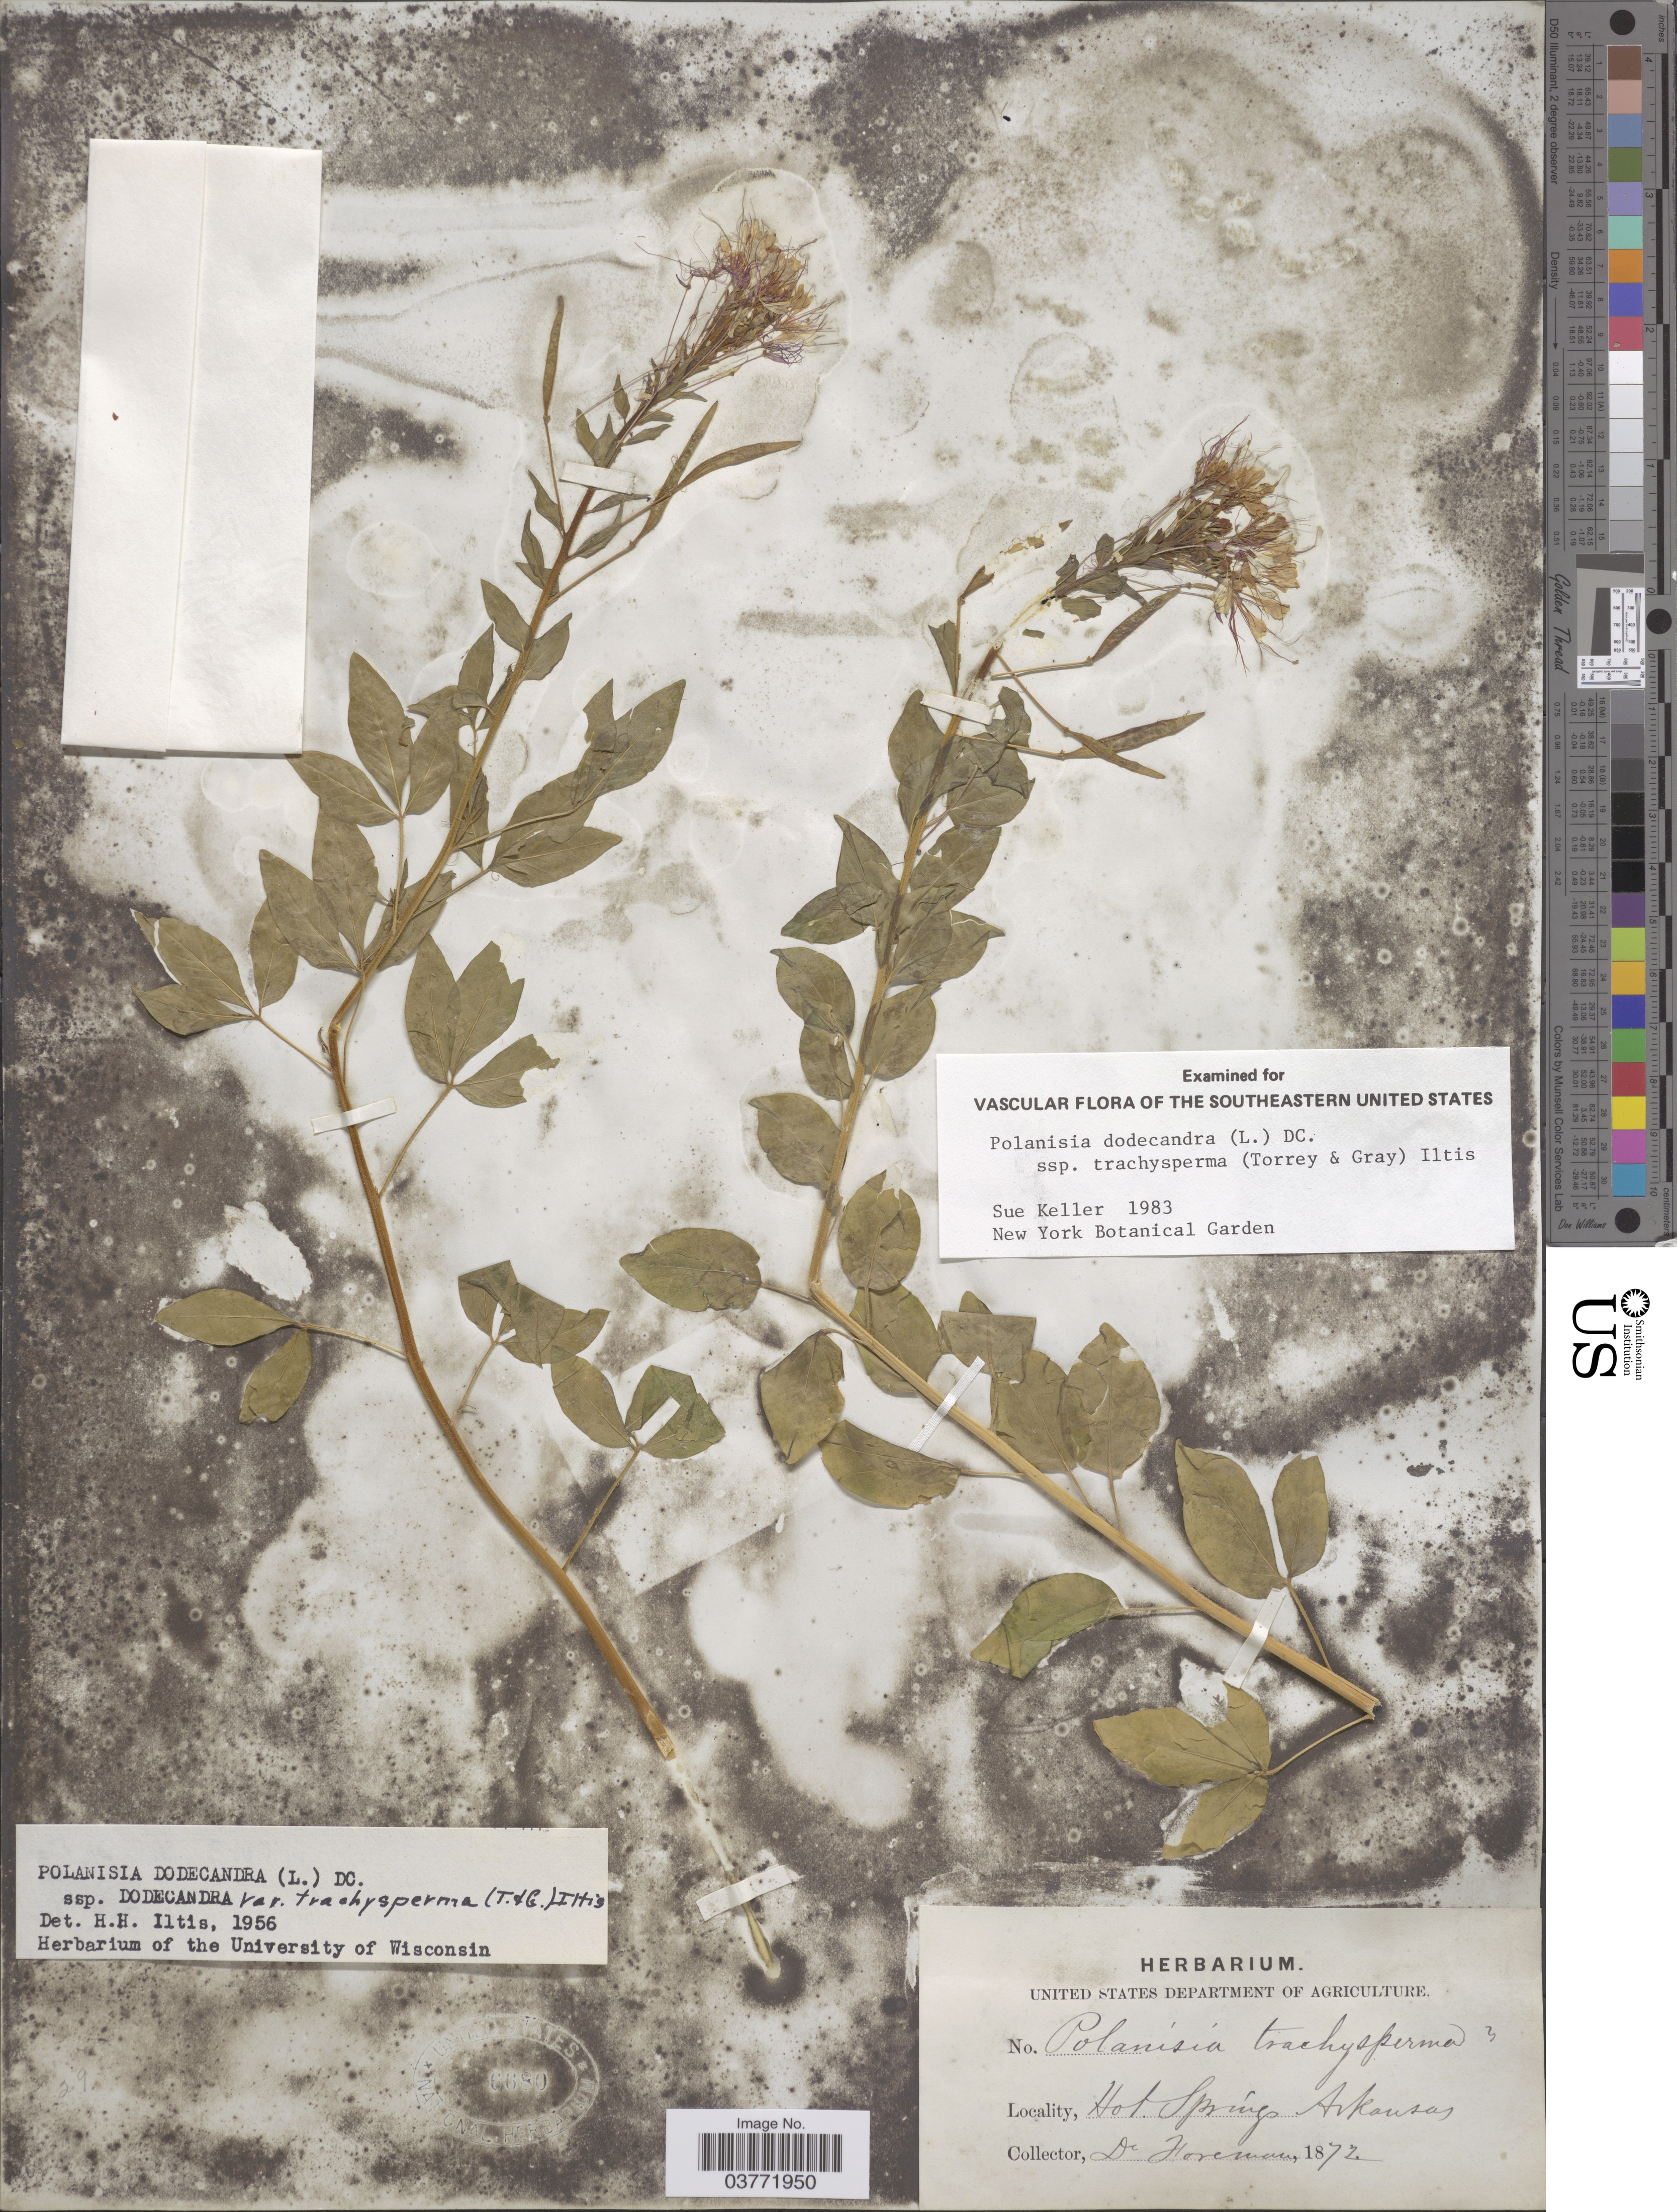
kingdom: Plantae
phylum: Tracheophyta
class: Magnoliopsida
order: Brassicales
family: Cleomaceae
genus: Polanisia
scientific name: Polanisia trachysperma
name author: Torr. & A. Gray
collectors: -. Foreman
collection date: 1872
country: United States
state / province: Arkansas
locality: Hot Springs.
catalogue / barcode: US 6680